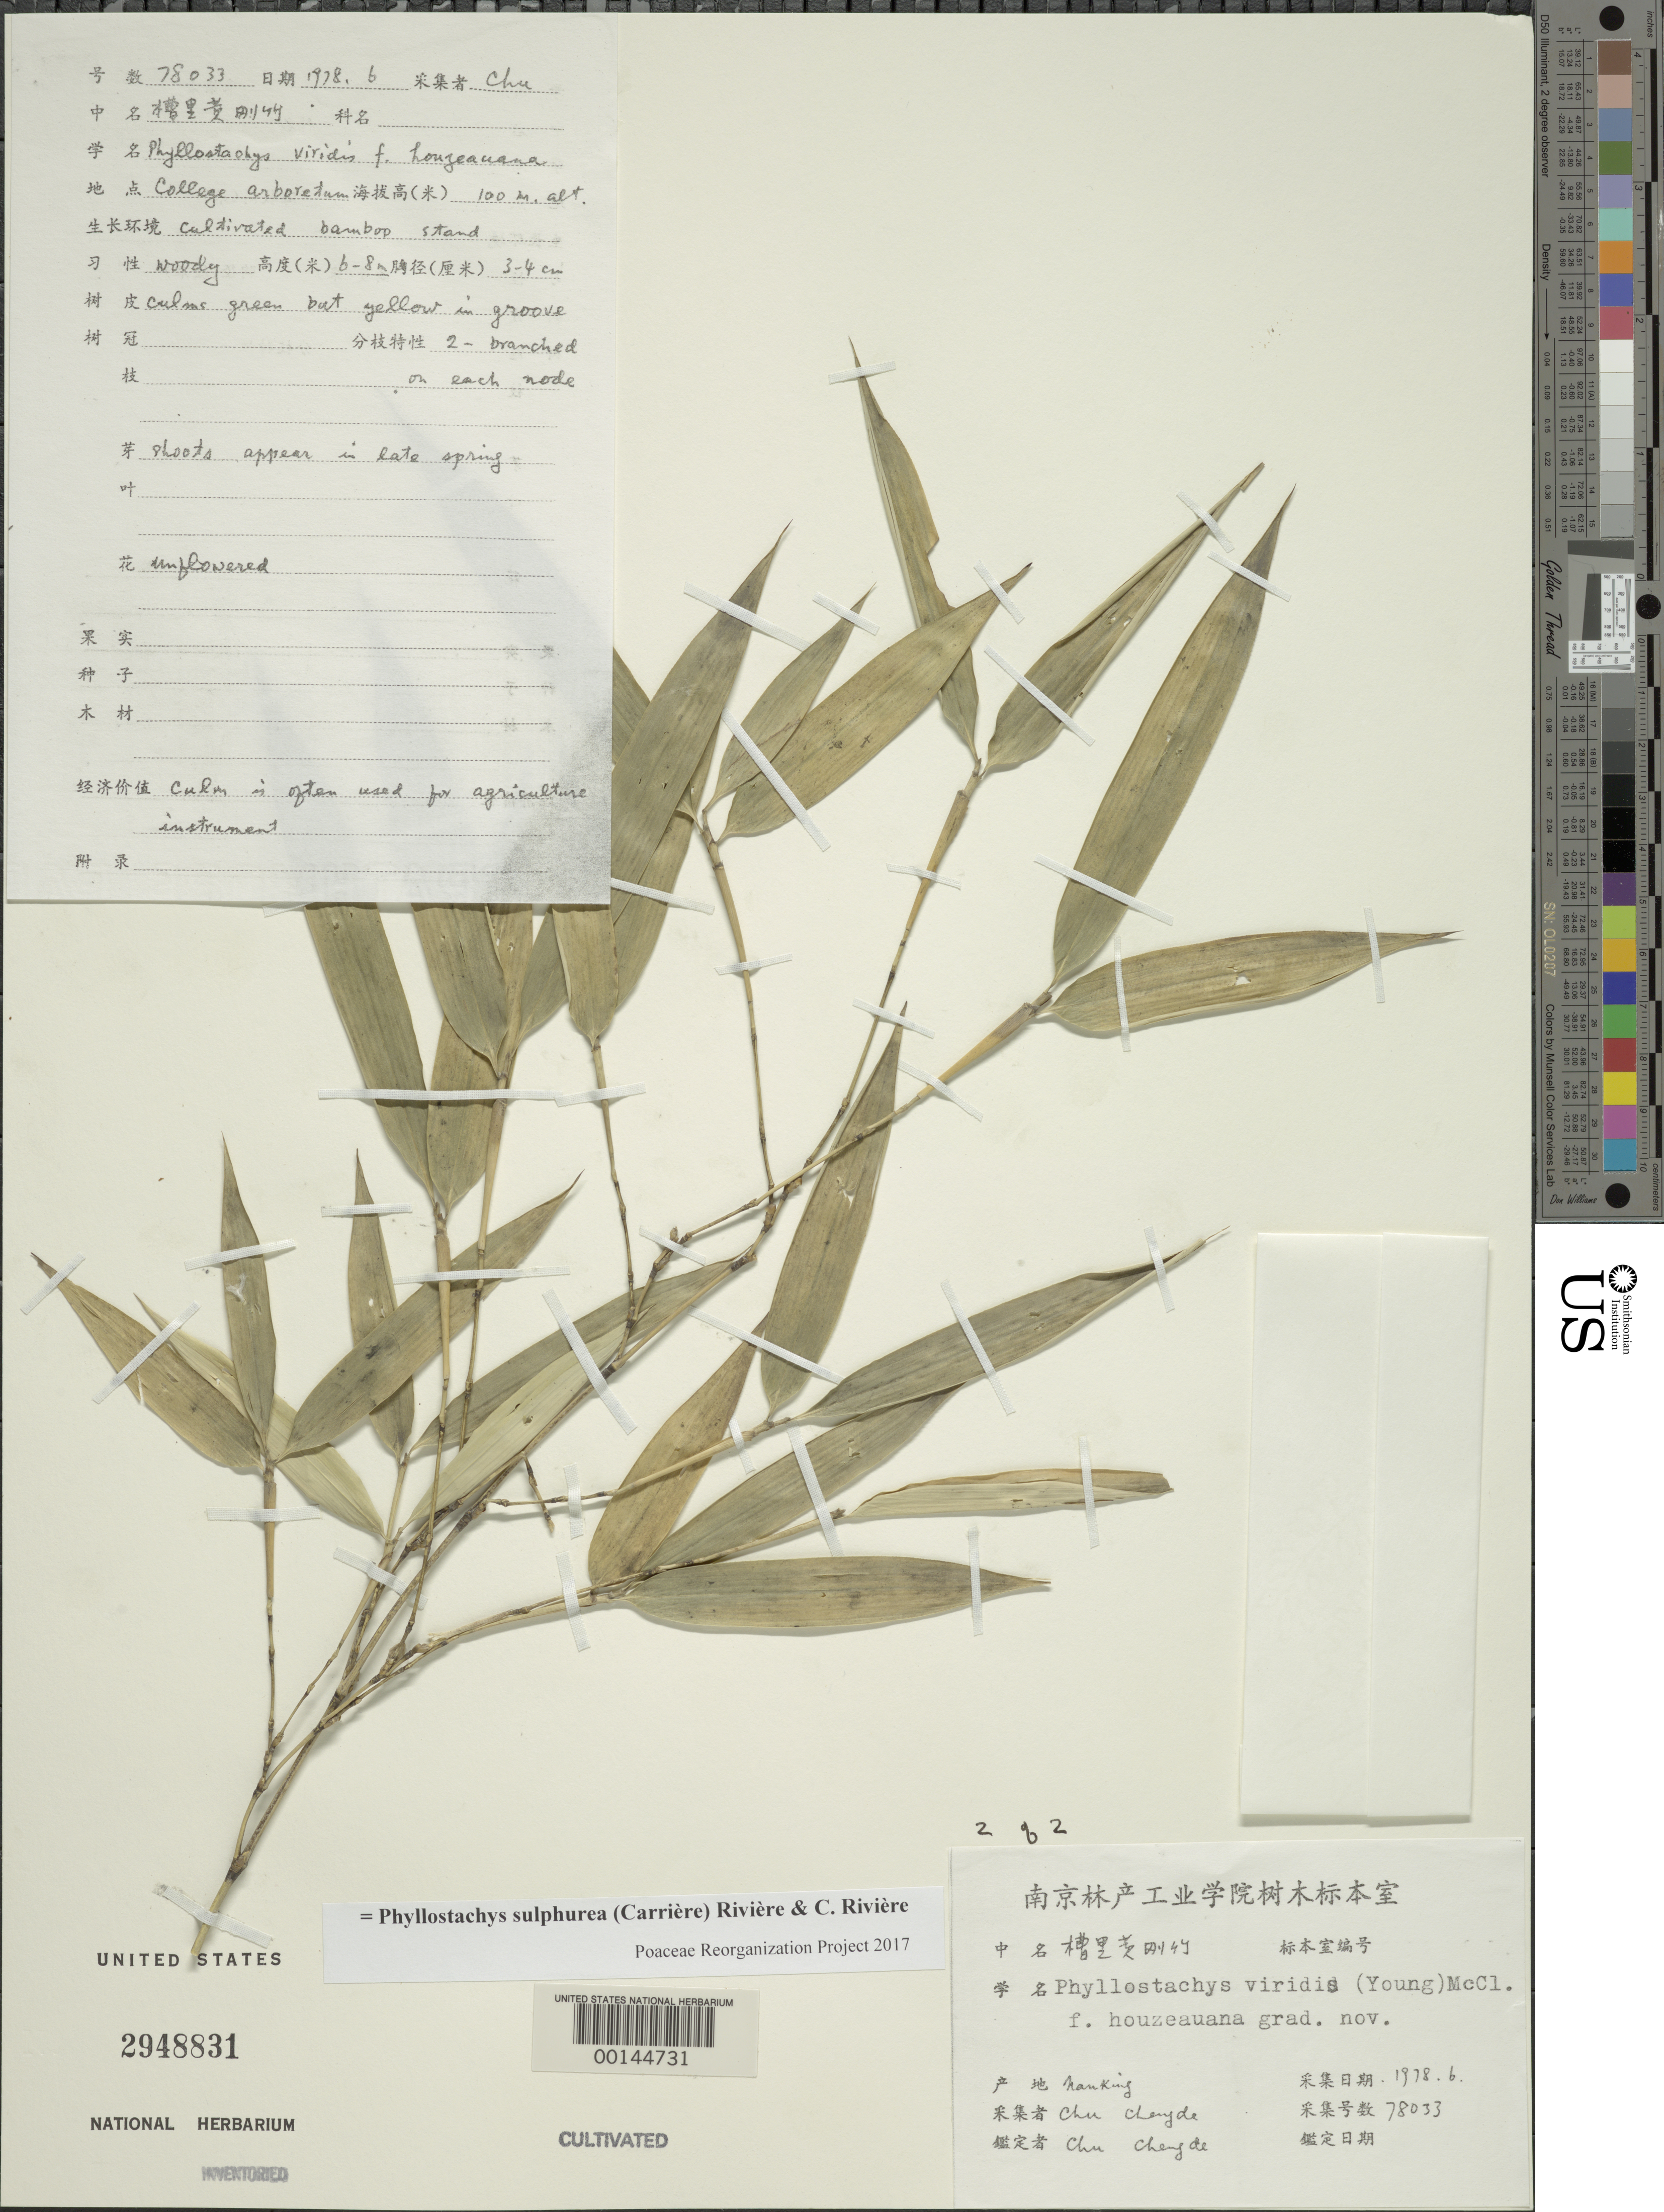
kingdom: Plantae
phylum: Tracheophyta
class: Liliopsida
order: Poales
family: Poaceae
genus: Phyllostachys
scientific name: Phyllostachys viridis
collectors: C. Chu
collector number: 78033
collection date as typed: Jun 1978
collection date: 1978-06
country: China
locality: Nanking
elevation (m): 100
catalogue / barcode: US 2948831